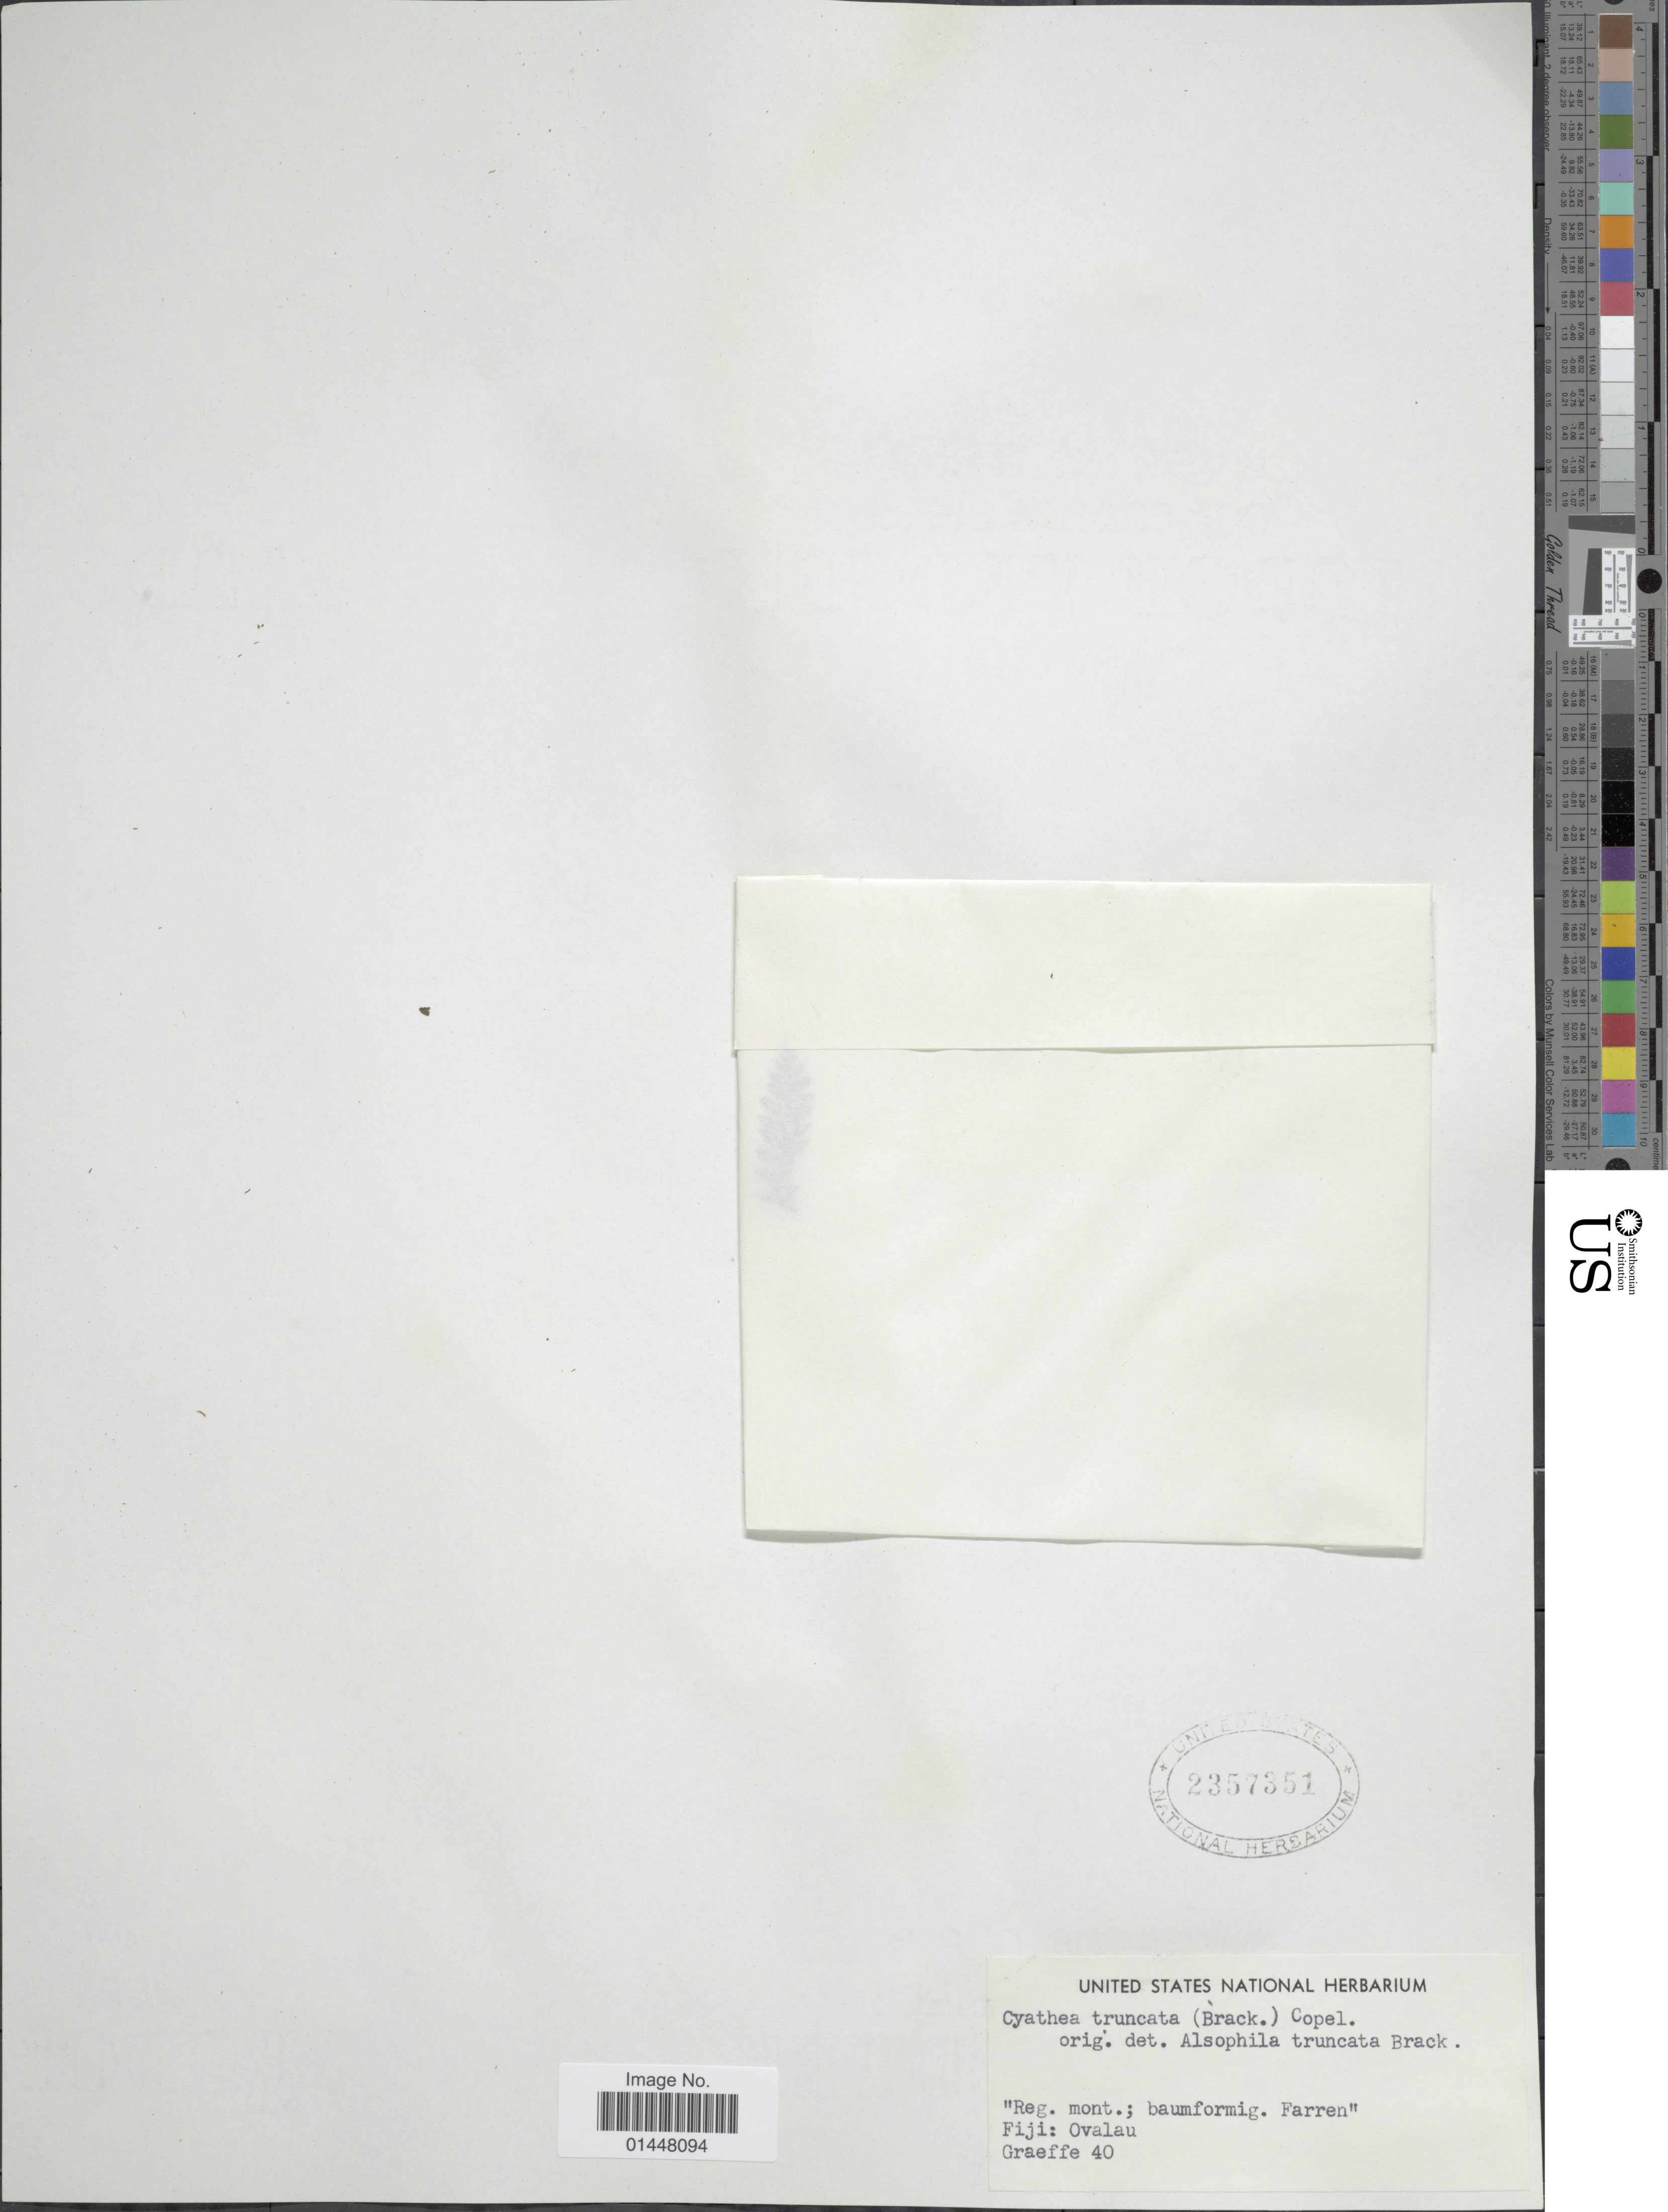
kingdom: Plantae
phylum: Tracheophyta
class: Polypodiopsida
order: Cyatheales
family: Cyatheaceae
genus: Sphaeropteris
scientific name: Sphaeropteris truncata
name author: (Brack.) R.M. Tryon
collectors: Graeffe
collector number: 40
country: Fiji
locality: Ovalau: Reg. mont.; Baumformig. Farren.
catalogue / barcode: US 2357351